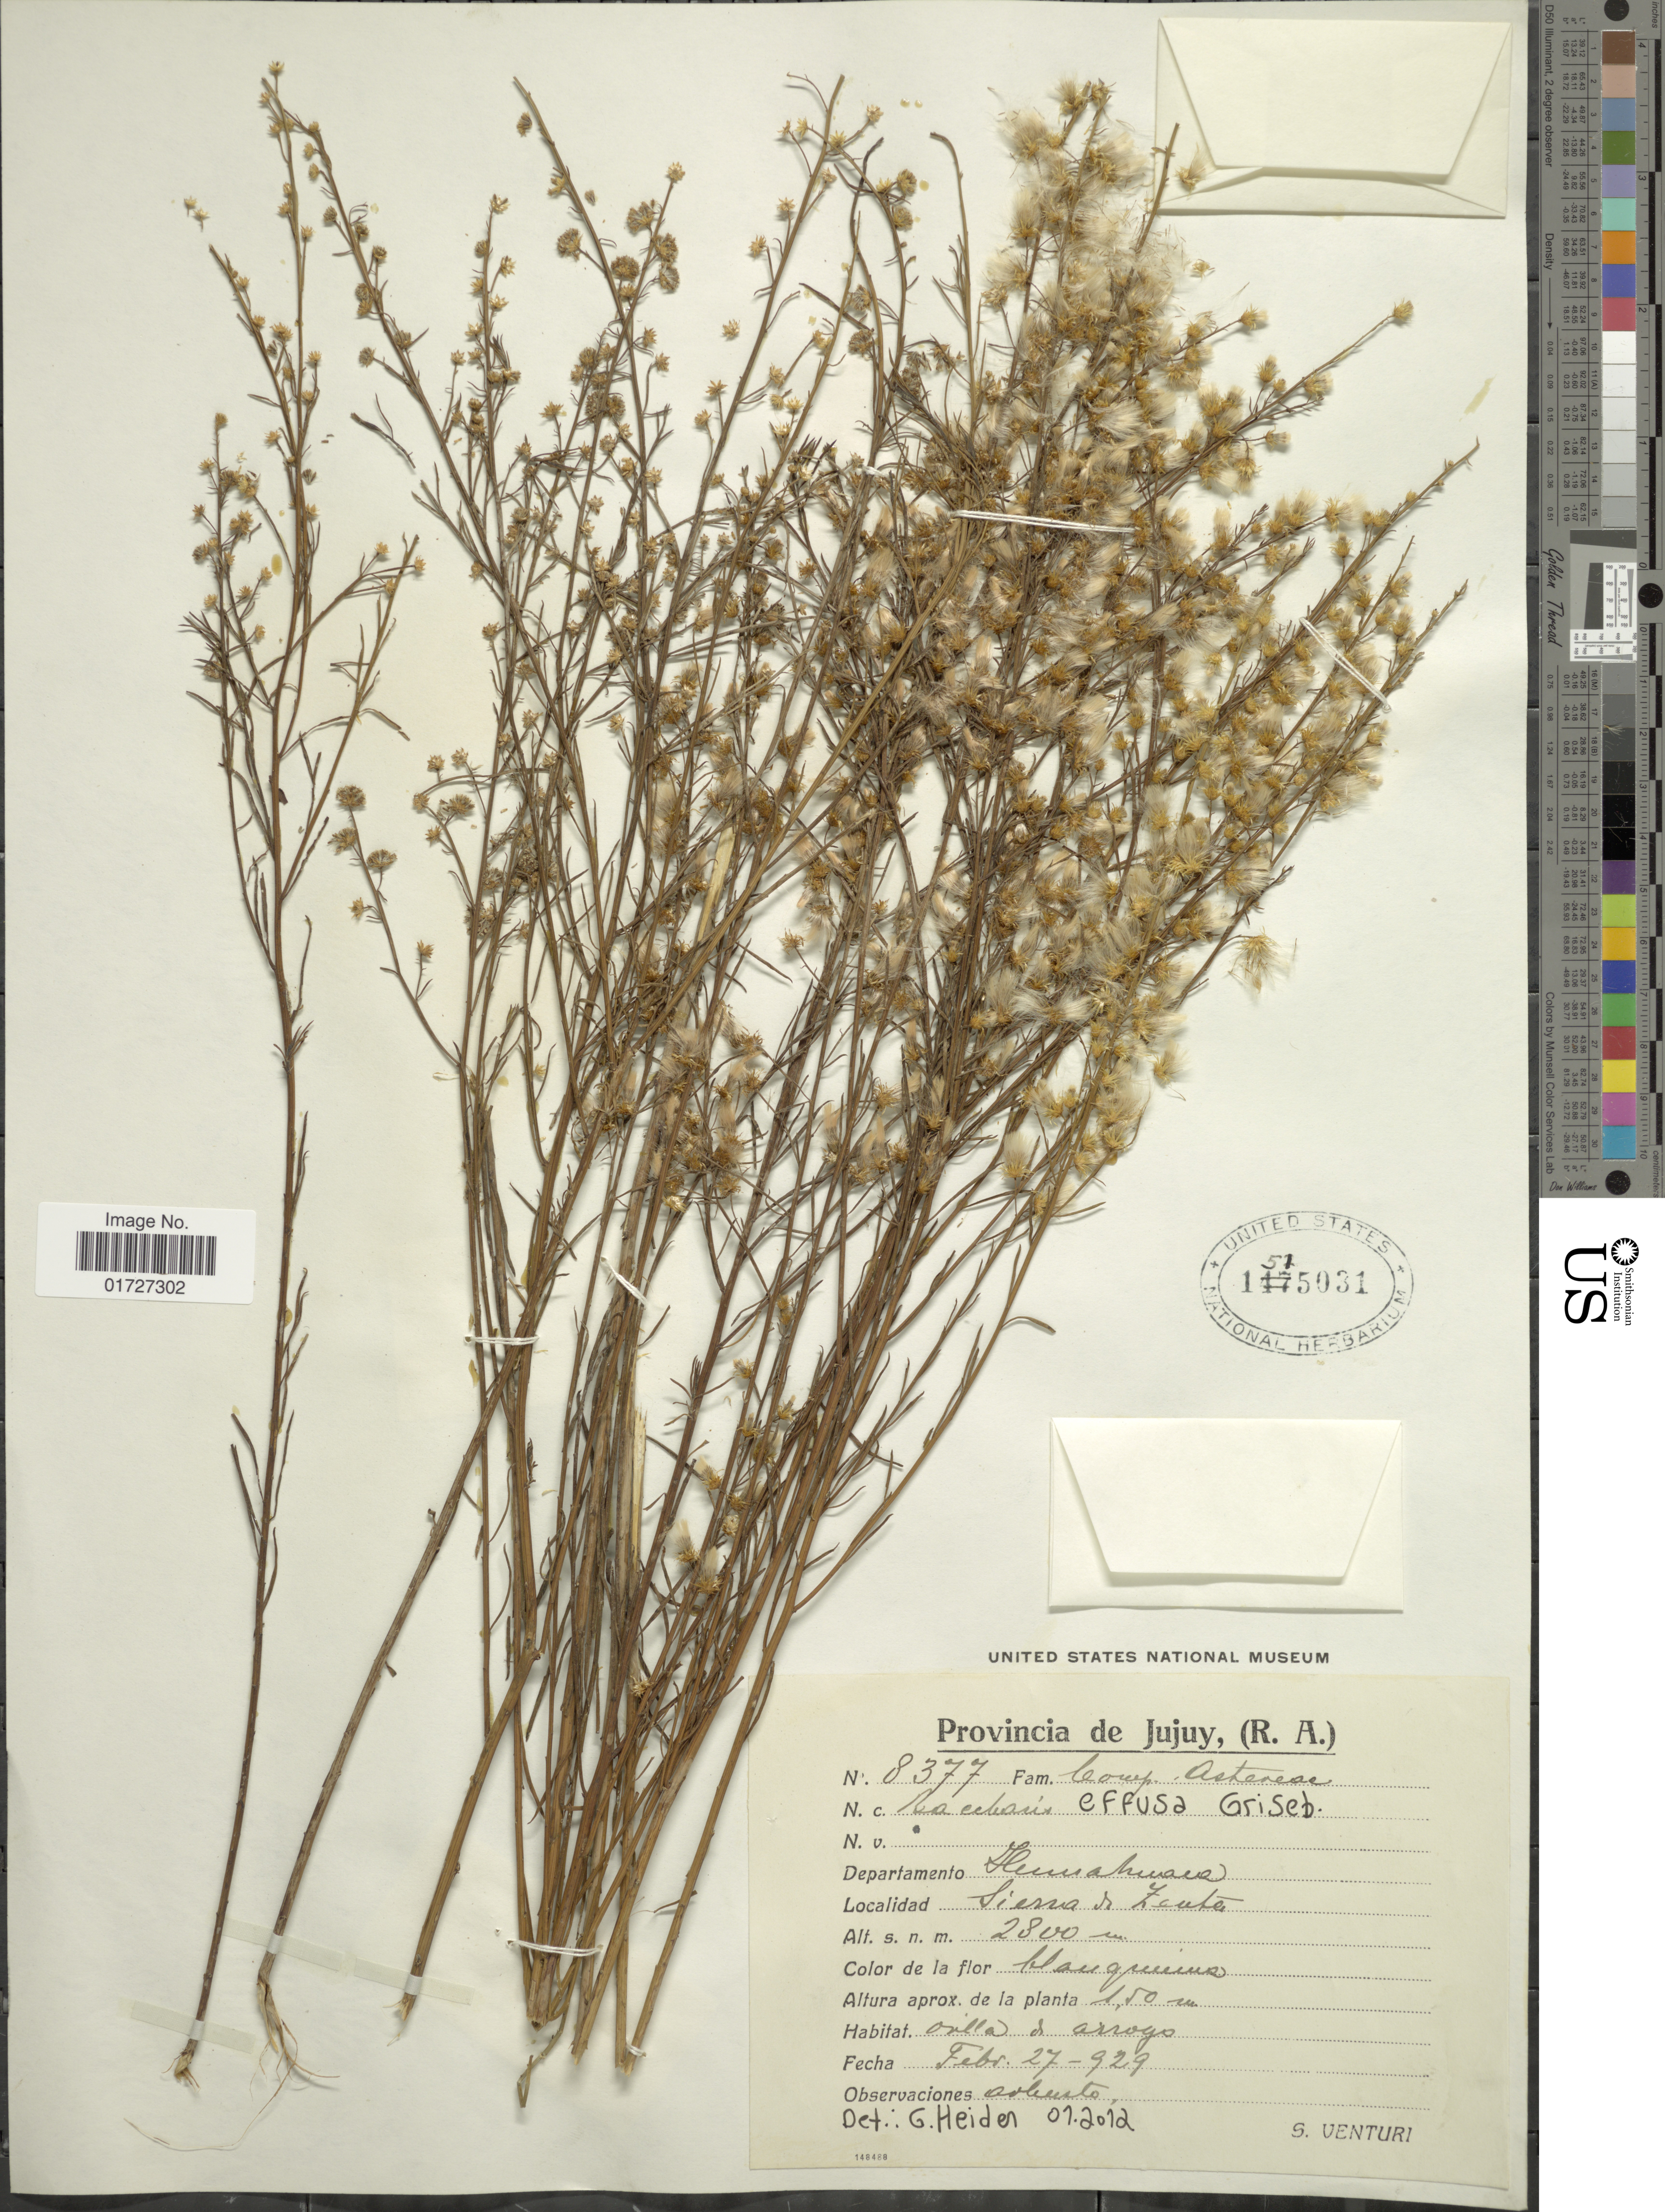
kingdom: Plantae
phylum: Tracheophyta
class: Magnoliopsida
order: Asterales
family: Asteraceae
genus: Baccharis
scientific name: Baccharis effusa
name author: Griseb.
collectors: S. Venturi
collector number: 8377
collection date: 1929-02-27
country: Argentina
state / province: Jujuy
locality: Departamento Humahuasa, Sierra de Santa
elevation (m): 2800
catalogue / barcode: US 1515031